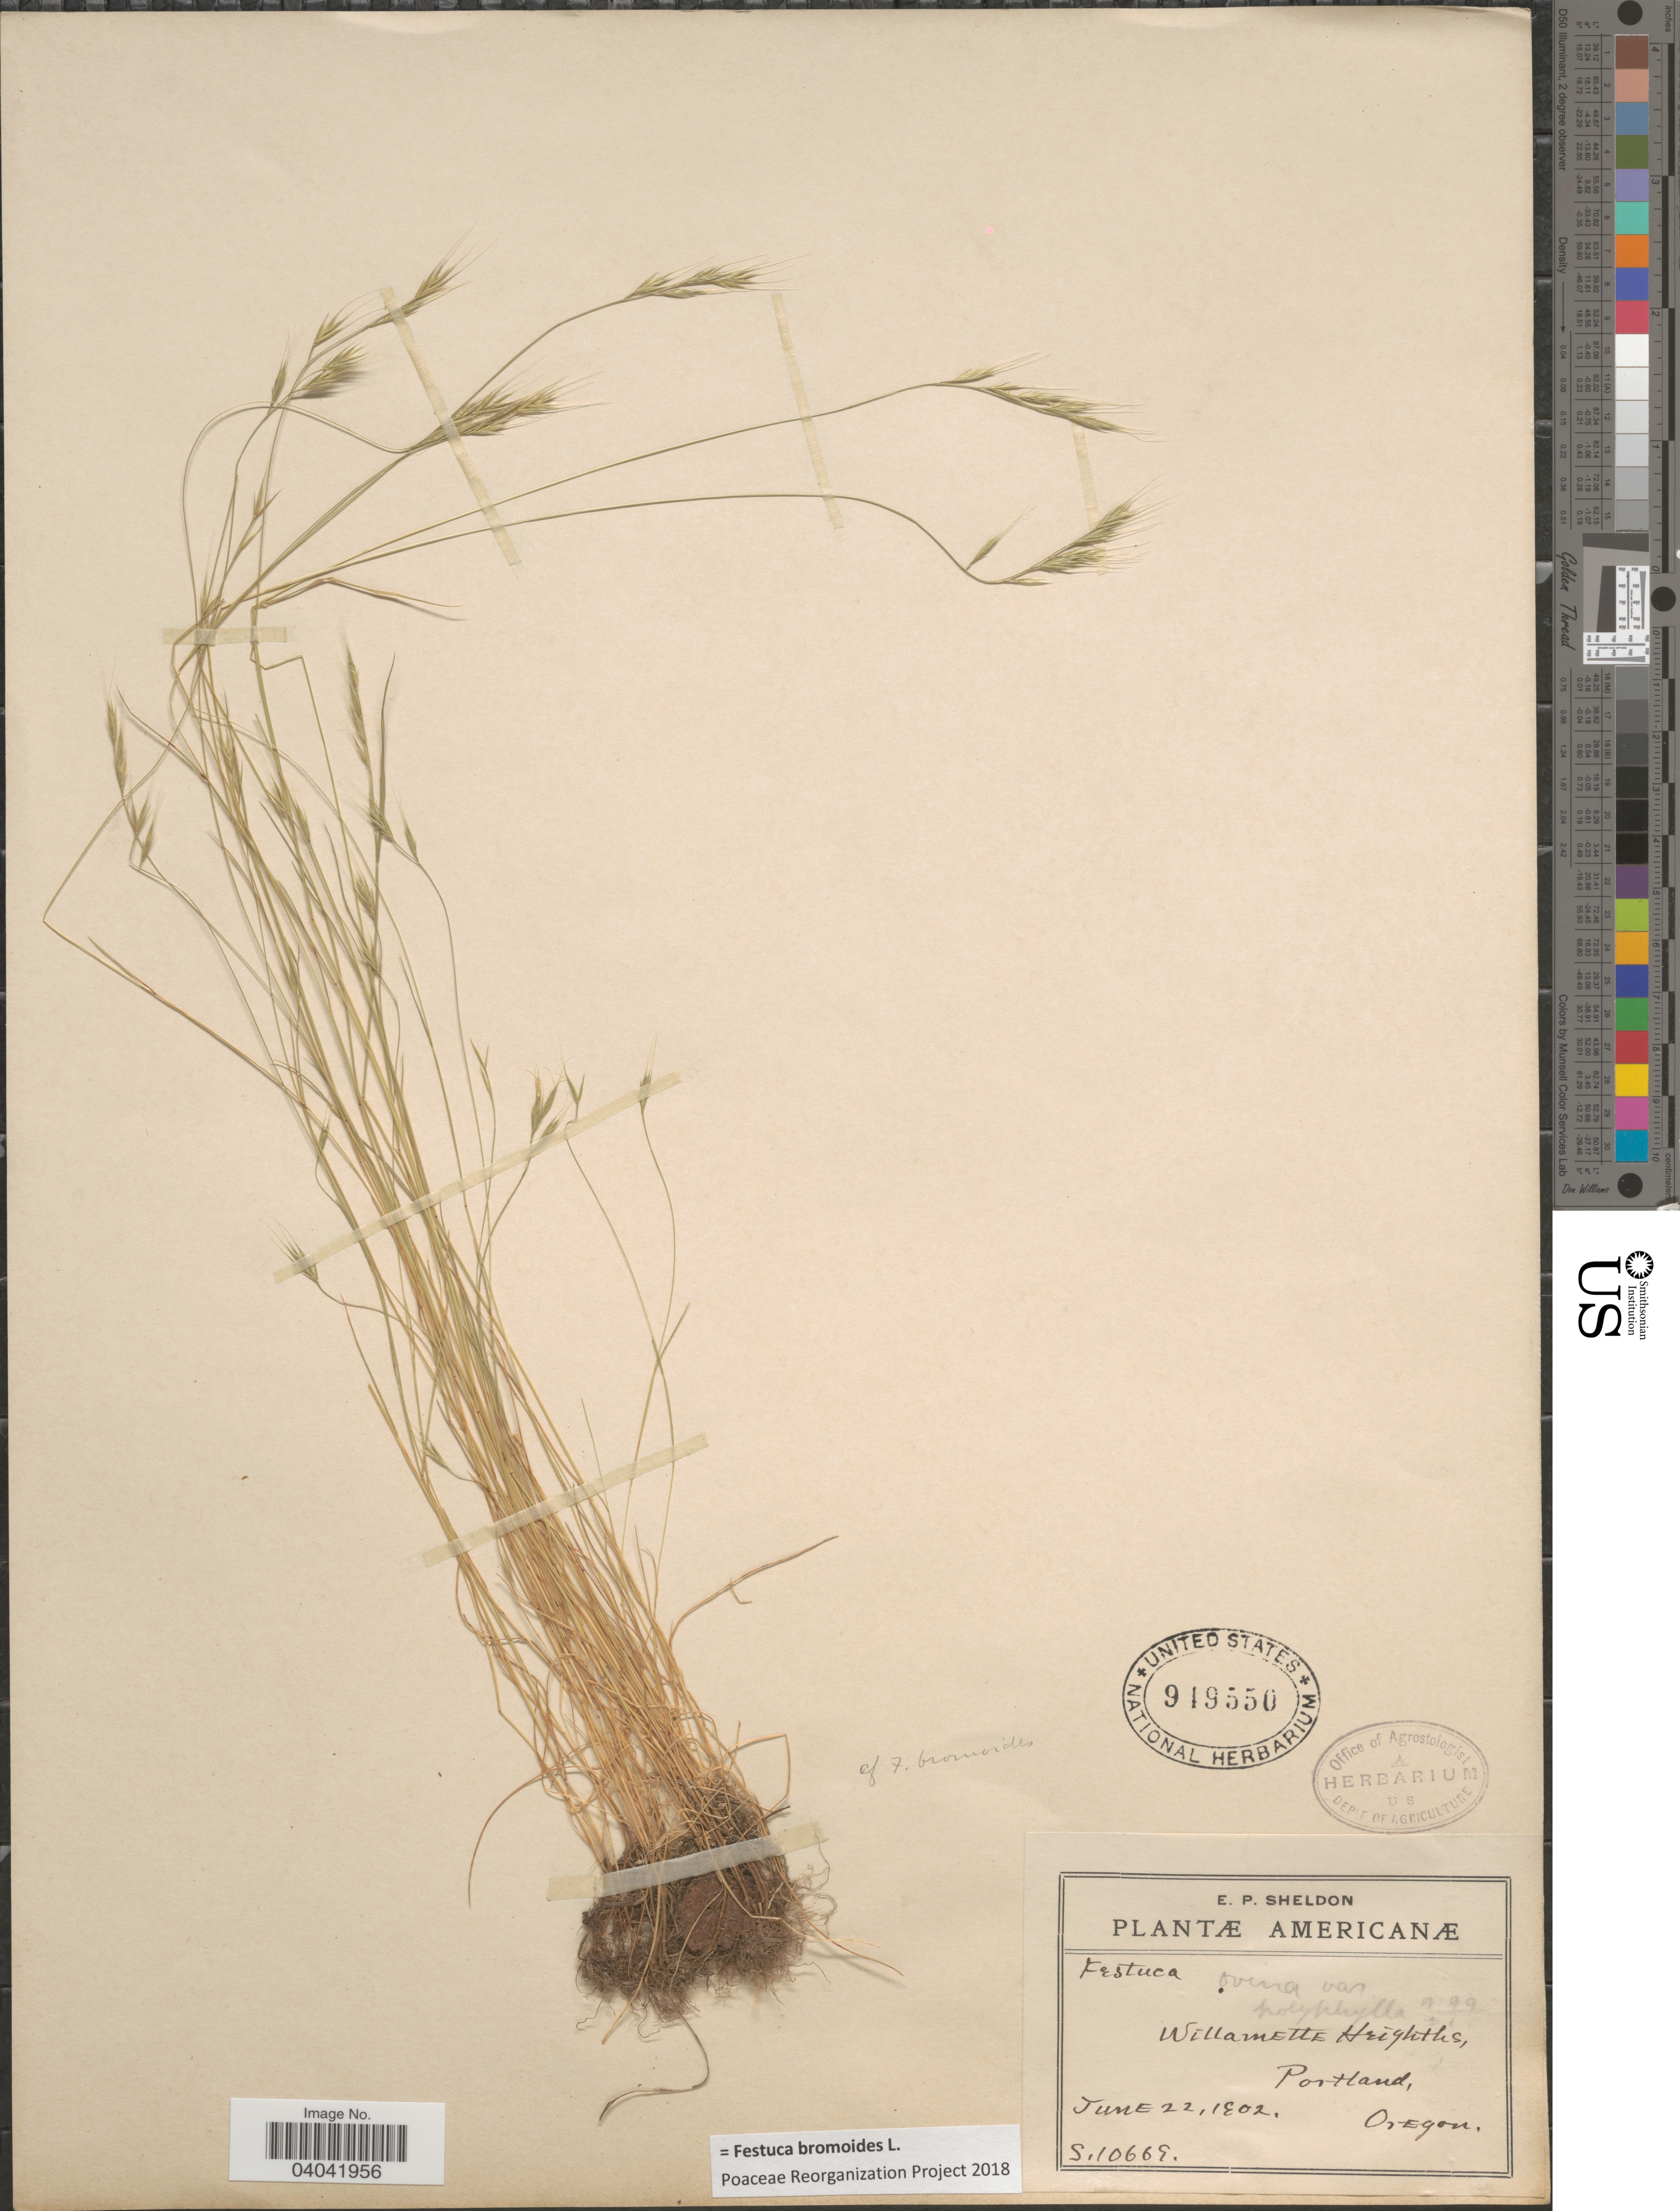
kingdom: Plantae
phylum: Tracheophyta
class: Liliopsida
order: Poales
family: Poaceae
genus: Festuca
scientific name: Festuca bromoides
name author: L.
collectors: E. P. Sheldon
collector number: S.10669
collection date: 1902-06-22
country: United States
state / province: Oregon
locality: Willamette Heighths, Portland.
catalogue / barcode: US 949550